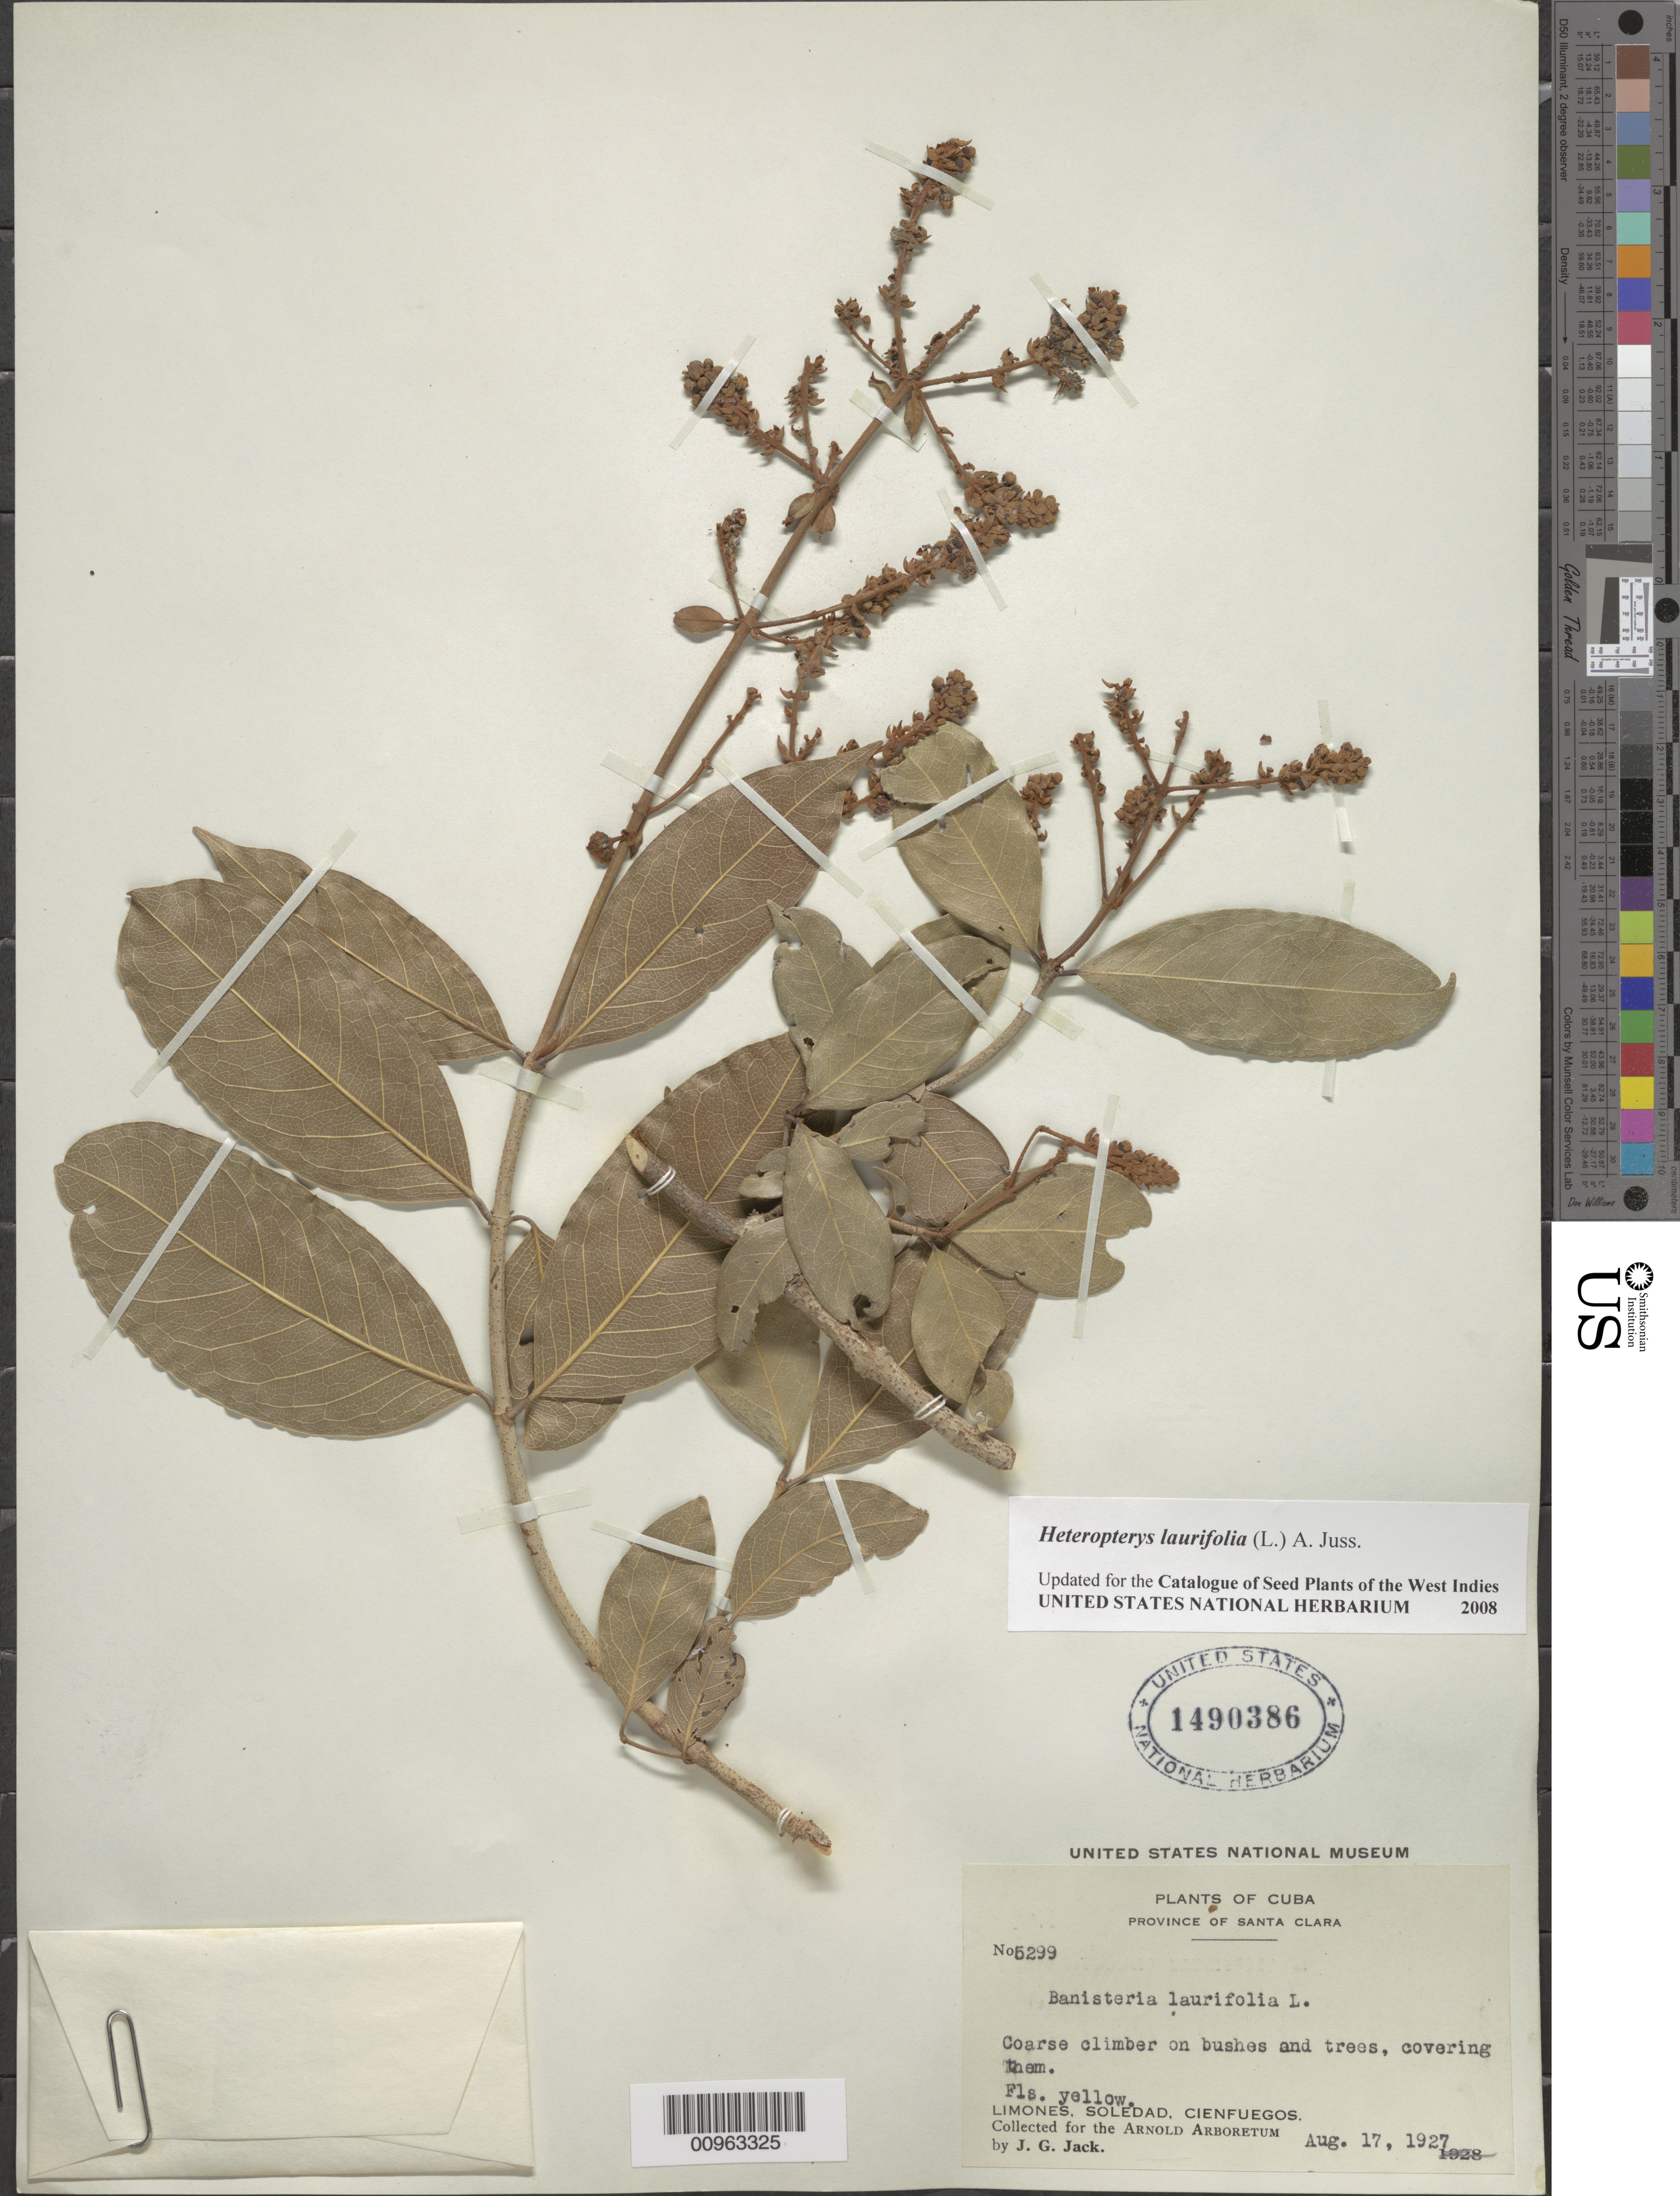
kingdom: Plantae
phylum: Tracheophyta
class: Magnoliopsida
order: Malpighiales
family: Malpighiaceae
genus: Heteropterys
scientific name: Heteropterys laurifolia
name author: (L.) A. Juss.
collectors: J. G. Jack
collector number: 5299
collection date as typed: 17 Aug 1927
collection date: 1927-08-17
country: Cuba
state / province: Cienfuegos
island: Cuba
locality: Limones, Soledad, Cienfuegos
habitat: On bushes and trees, covering them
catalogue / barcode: US 1490386